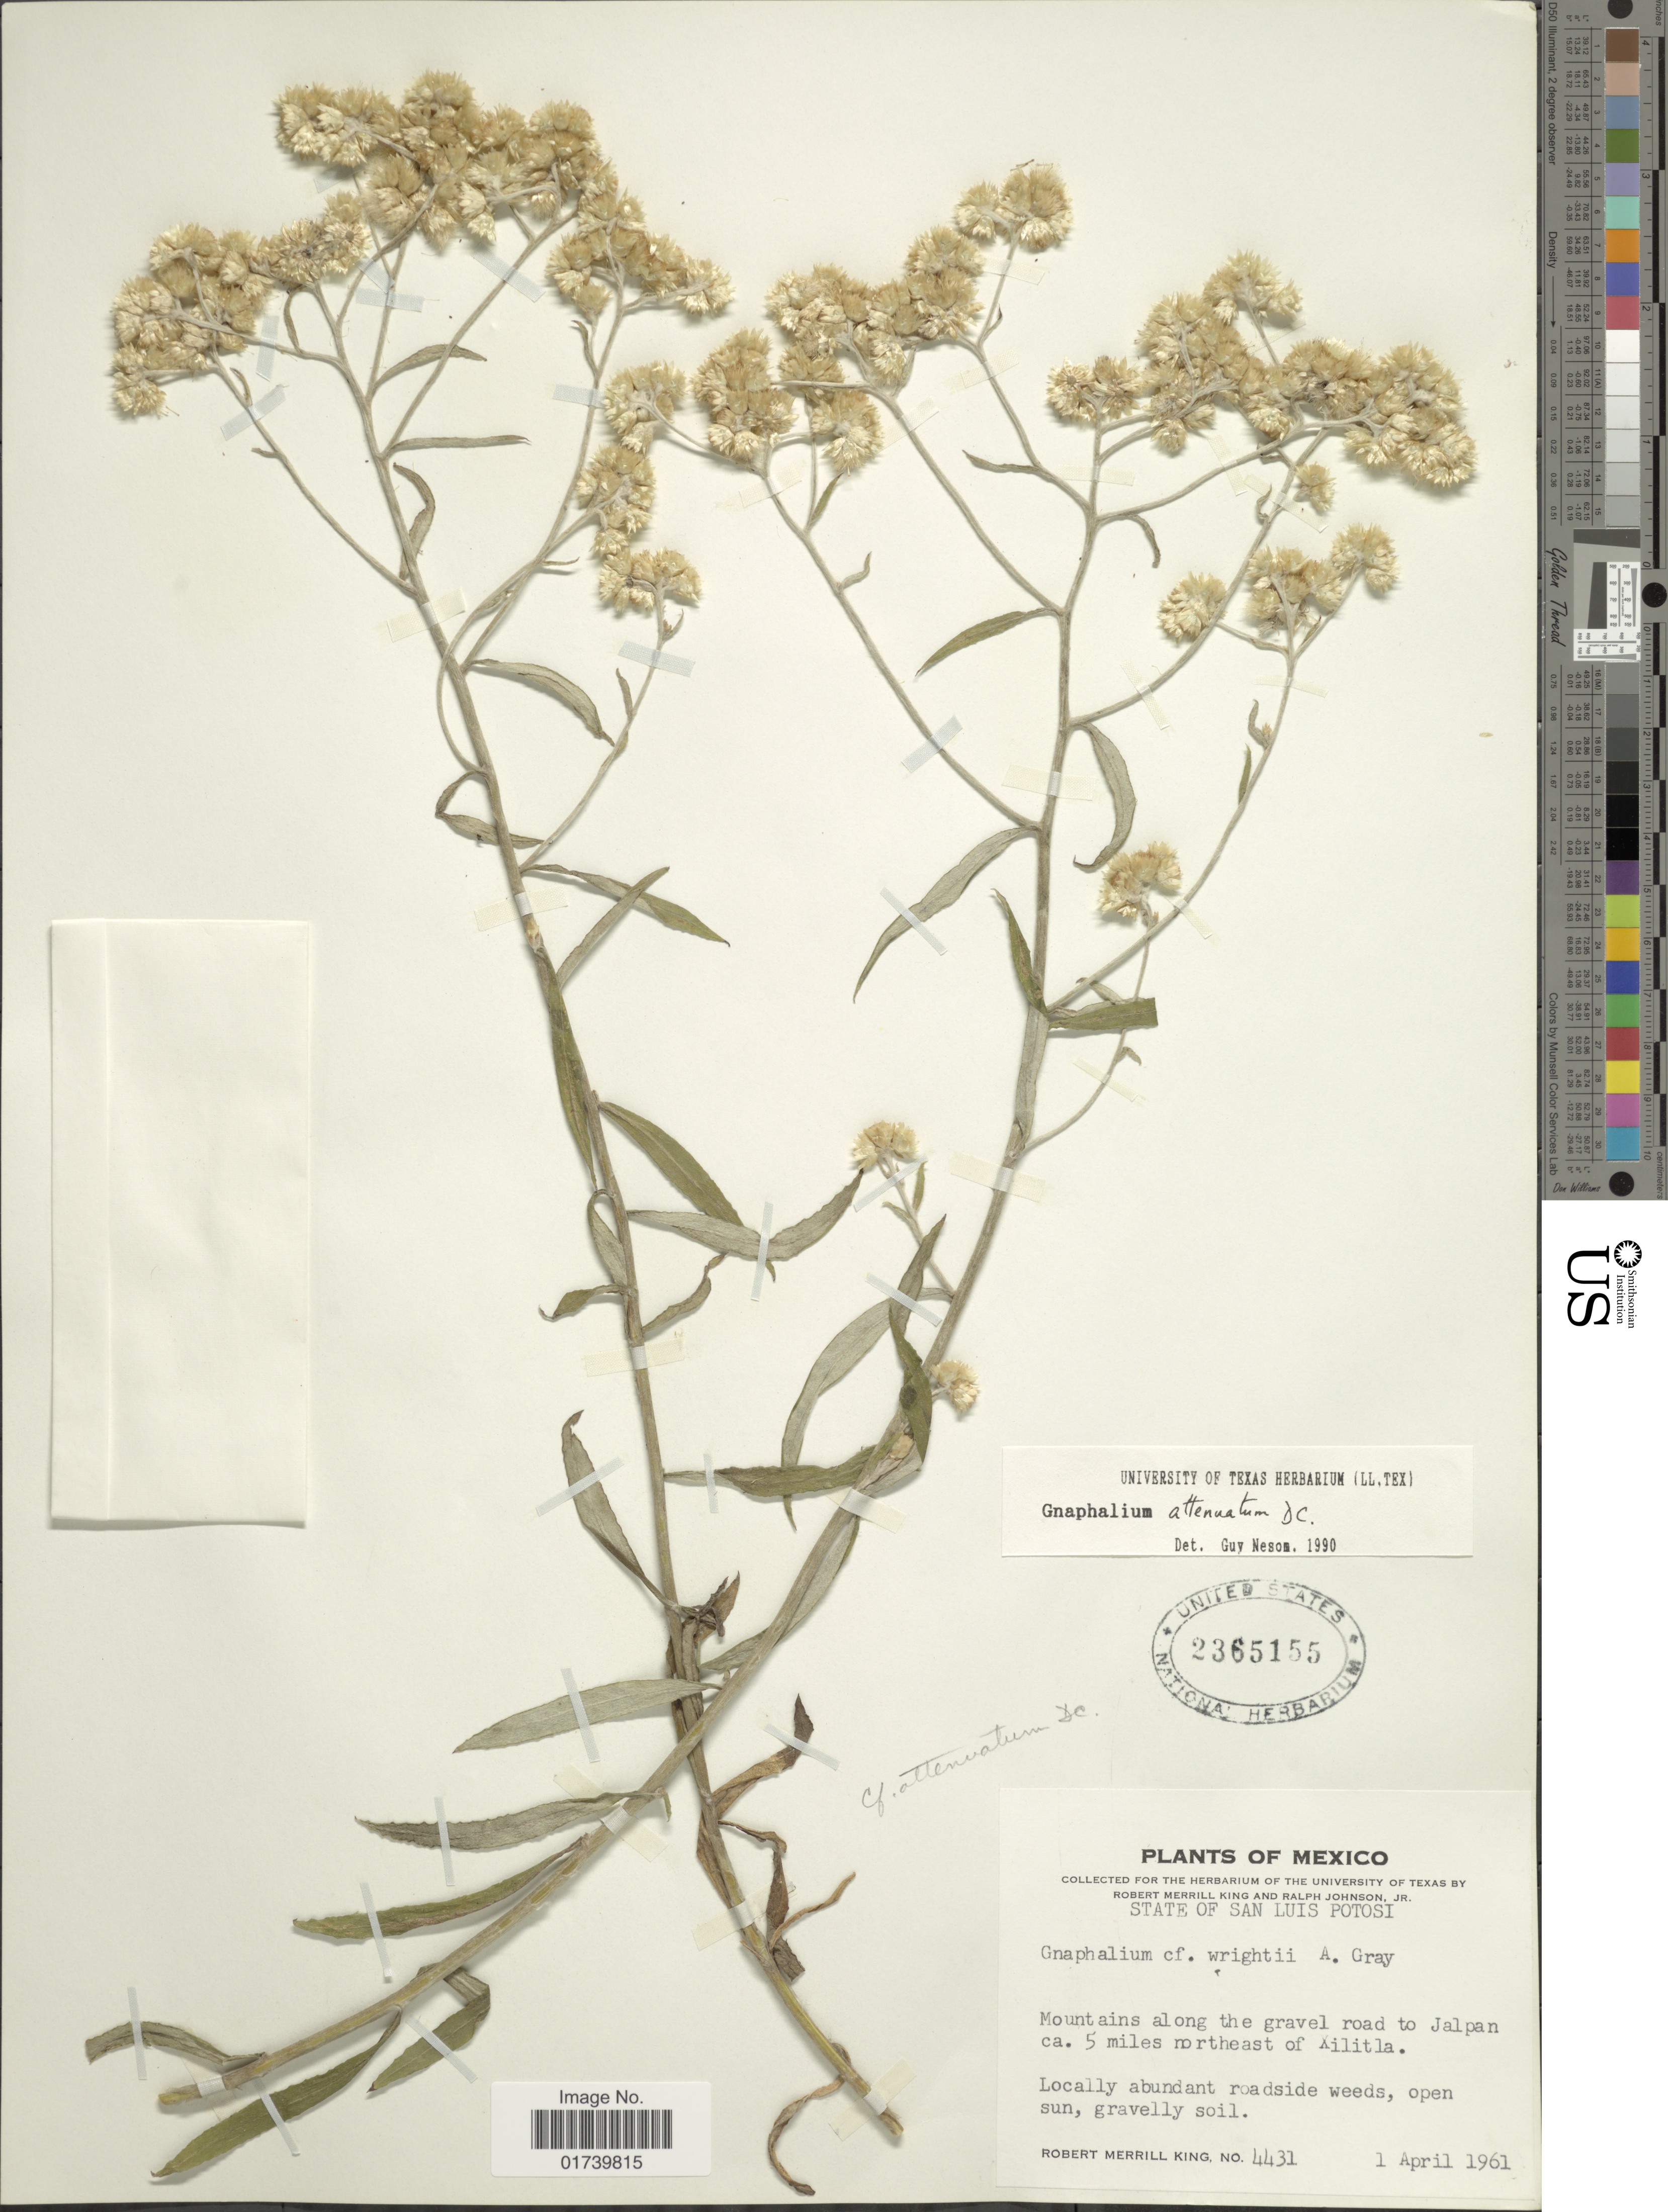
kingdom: Plantae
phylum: Tracheophyta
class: Magnoliopsida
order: Asterales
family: Asteraceae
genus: Pseudognaphalium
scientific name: Pseudognaphalium attenuatum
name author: (DC.) Anderb.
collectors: R. M. King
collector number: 4431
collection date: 1961-04-01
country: Mexico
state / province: San Luis Potosí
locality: Mountains along the gravel road to jalpan ca. 5 miles northeast of Xilitla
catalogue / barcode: US 2365155